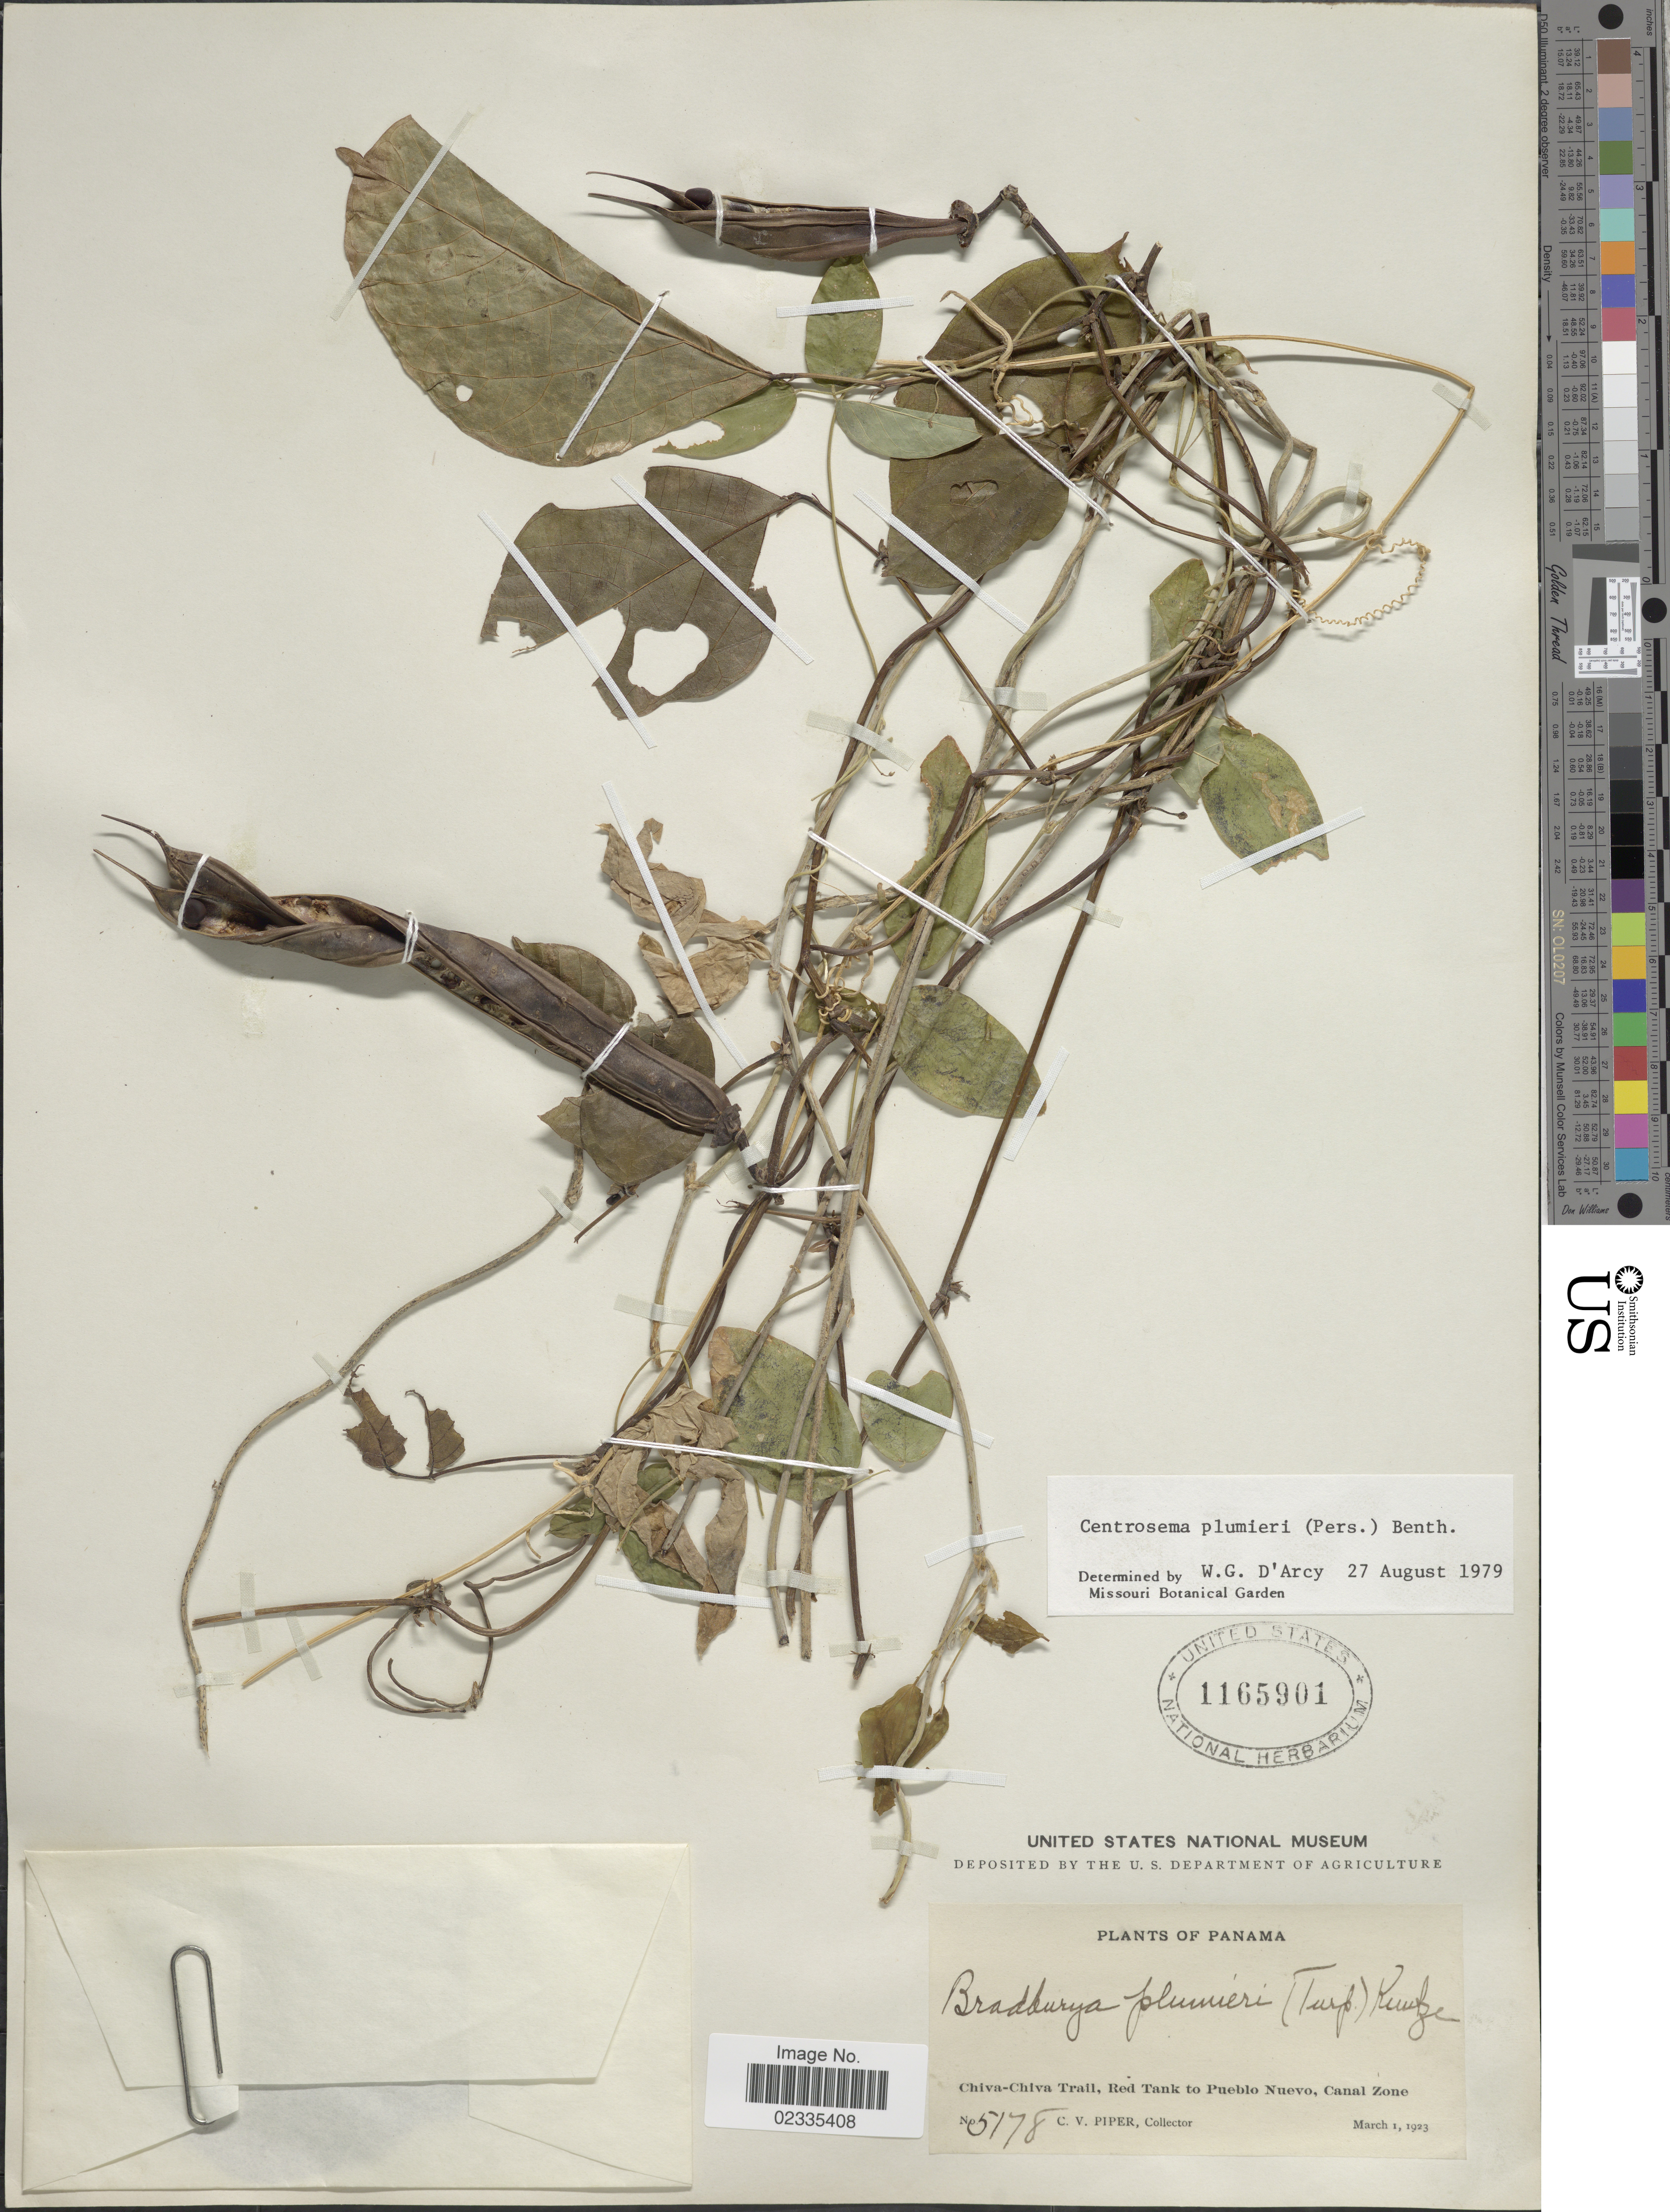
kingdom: Plantae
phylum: Tracheophyta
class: Magnoliopsida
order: Fabales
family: Fabaceae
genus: Centrosema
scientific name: Centrosema plumieri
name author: (Turpin ex Pers.) Benth.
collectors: C. V. Piper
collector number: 5178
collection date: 1923-03-01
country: Panama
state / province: Panamá / Panamá Oeste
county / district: Canal Zone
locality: Chiva-Chiva Trail, Red Tank to Pueblo Nuevo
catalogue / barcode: US 1165901